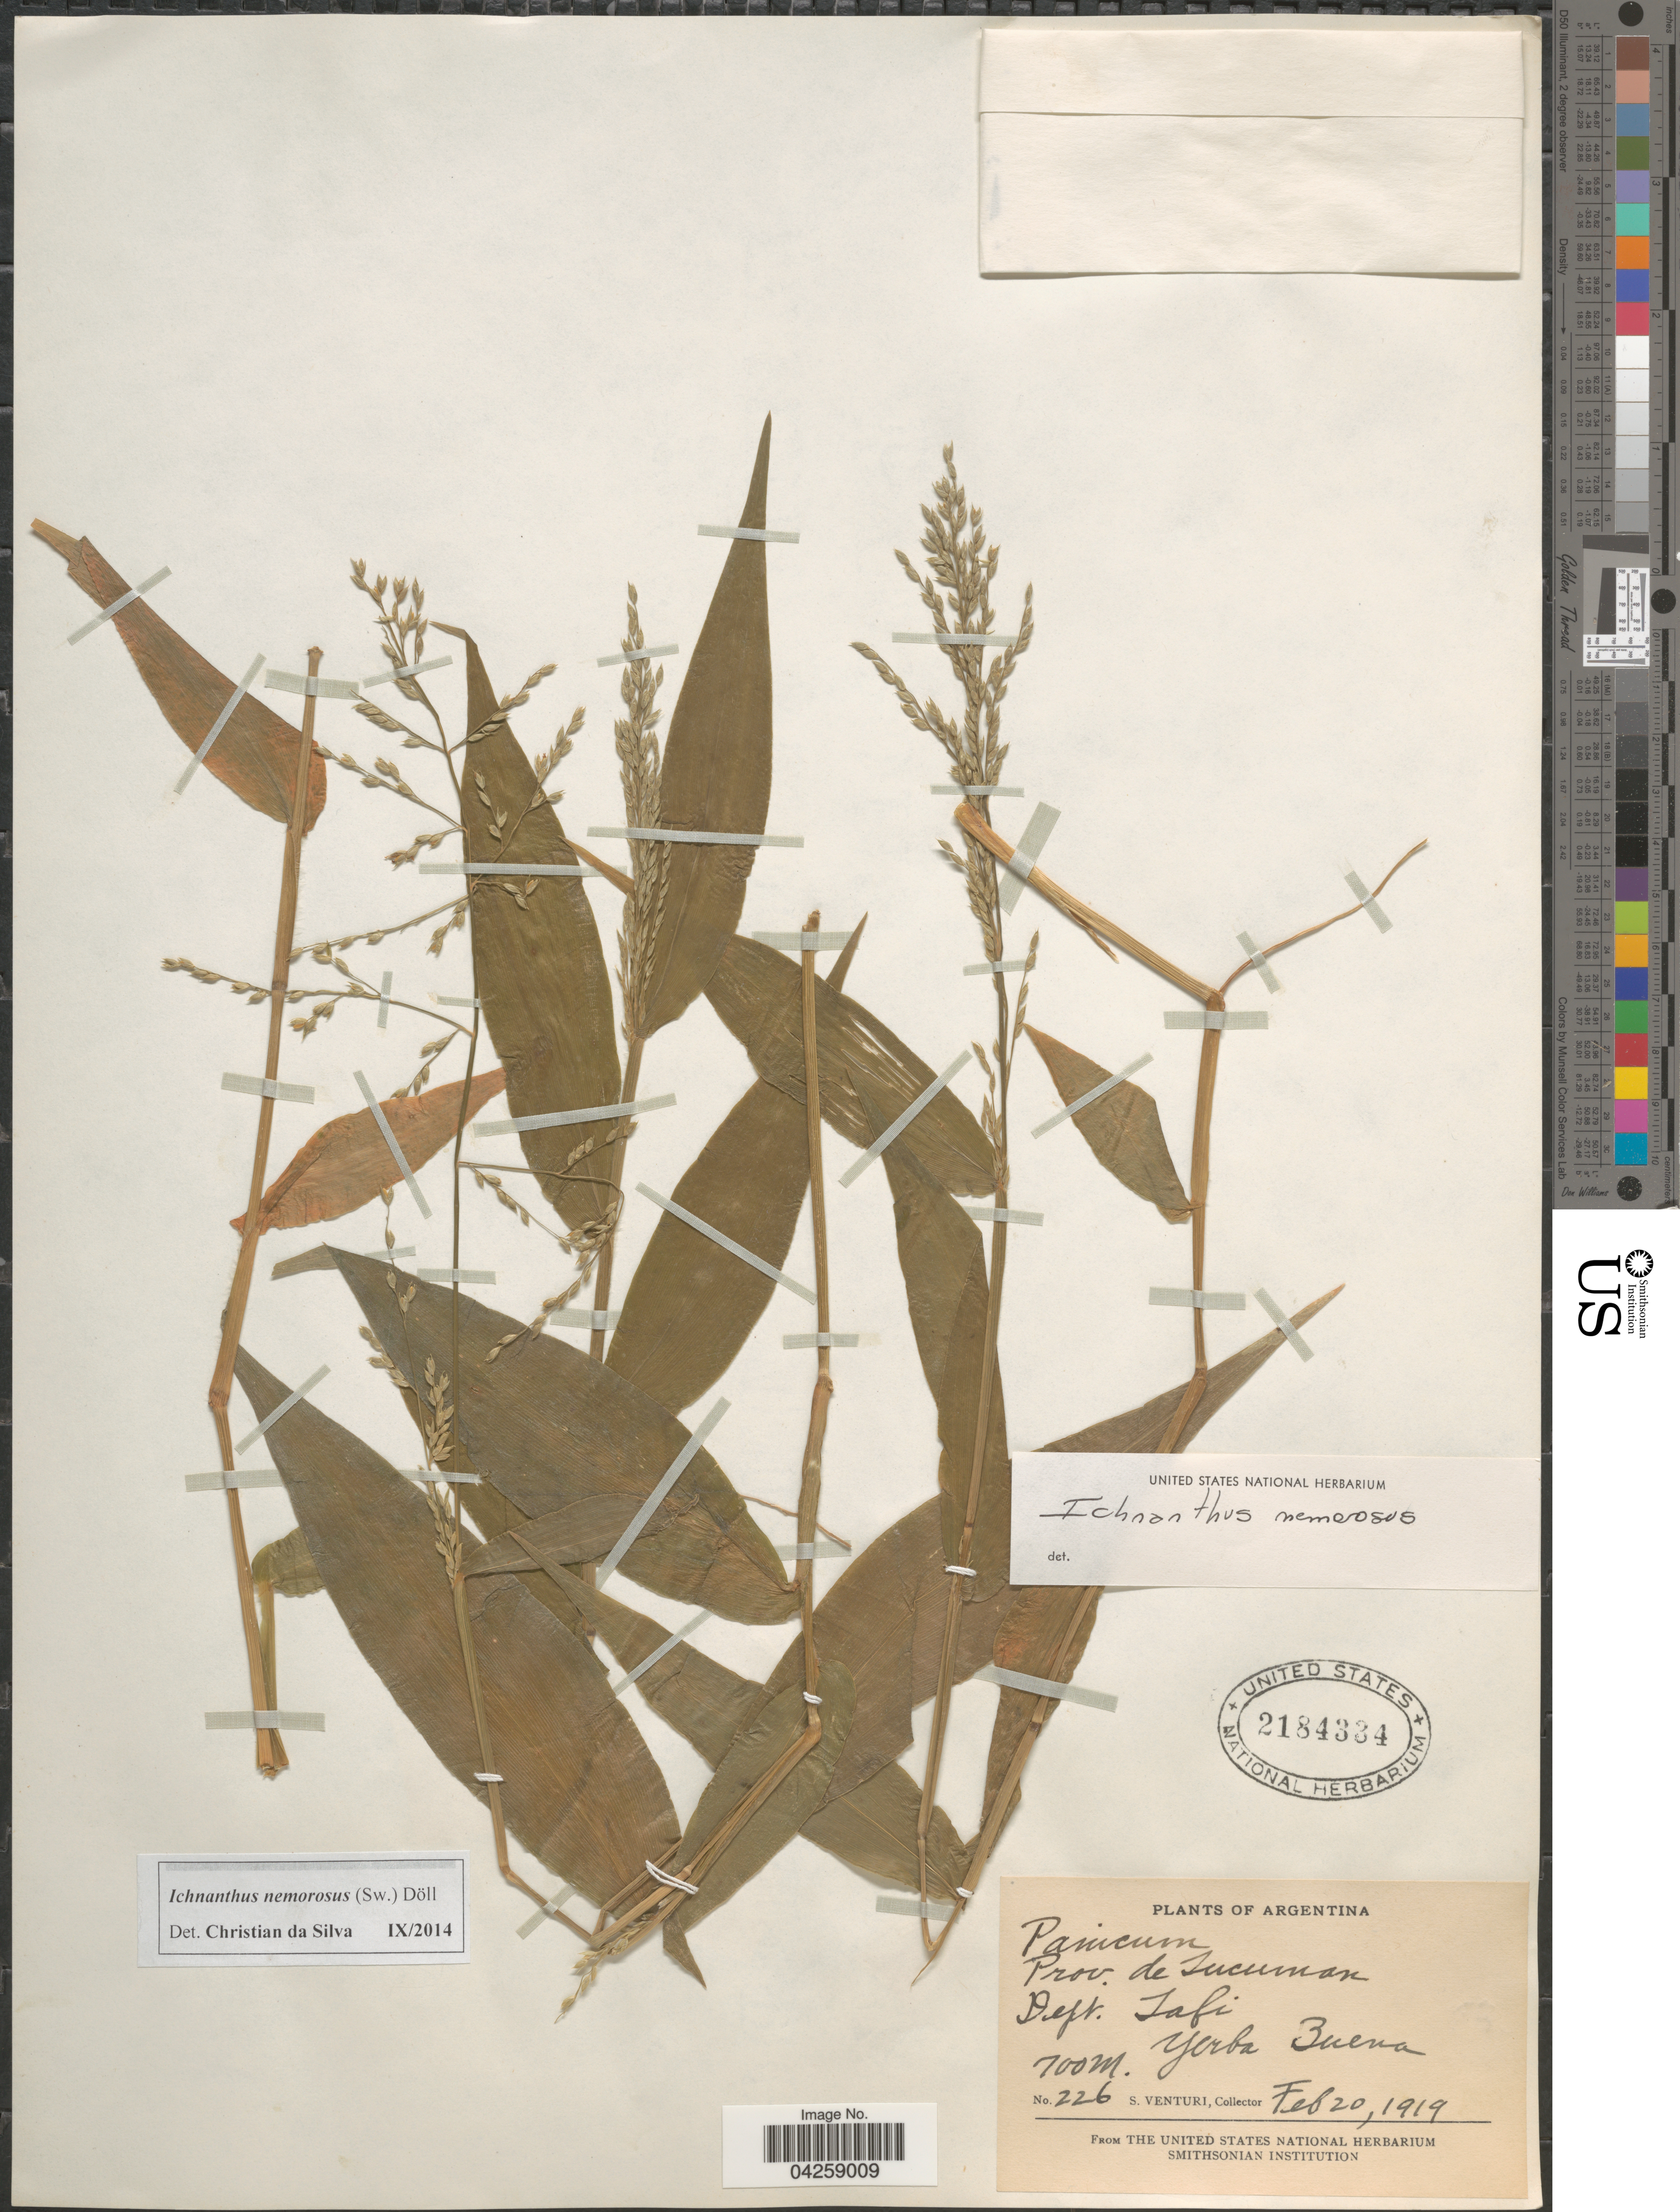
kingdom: Plantae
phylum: Tracheophyta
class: Liliopsida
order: Poales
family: Poaceae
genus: Ichnanthus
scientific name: Ichnanthus nemorosus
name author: (Sw.) Döll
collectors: S. Venturi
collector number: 226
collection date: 1919-02-20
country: Argentina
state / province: Tucuman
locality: Dept. Tafí. Yerba Buena.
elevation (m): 700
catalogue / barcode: US 2184334